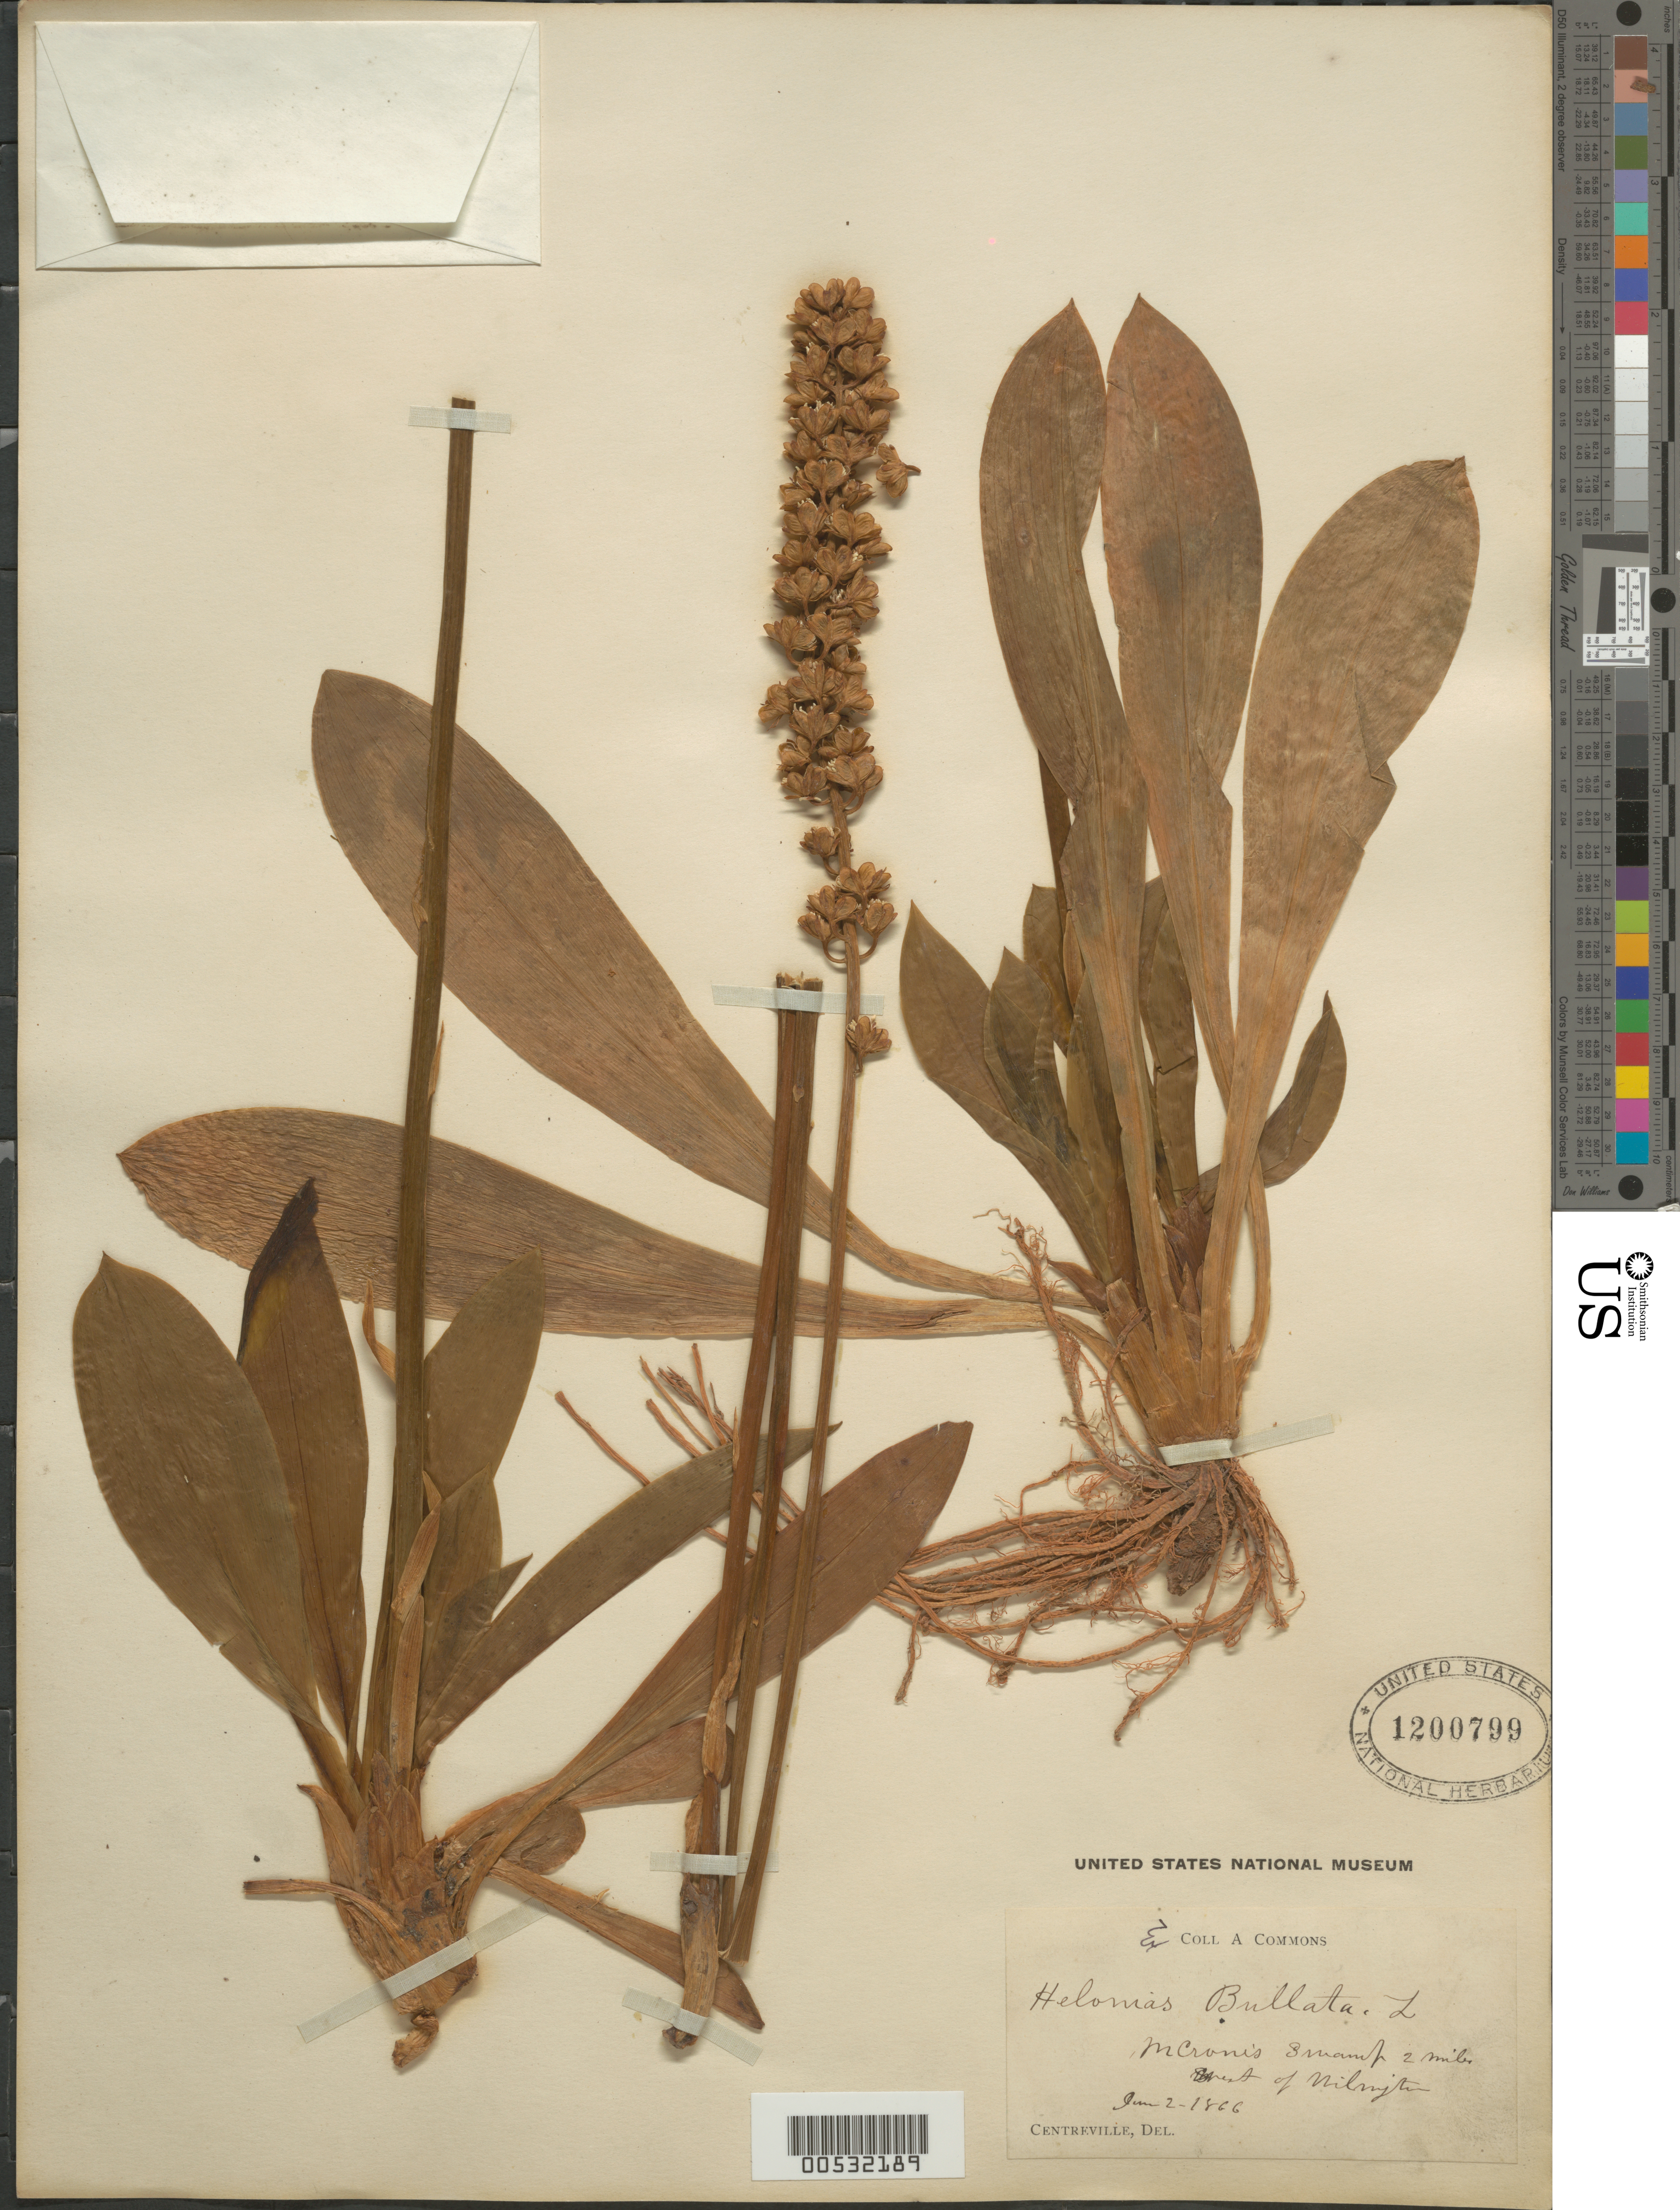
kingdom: Plantae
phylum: Tracheophyta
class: Liliopsida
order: Liliales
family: Melanthiaceae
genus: Helonias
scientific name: Helonias bullata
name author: L.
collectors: A. Commons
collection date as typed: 02 Jun 1866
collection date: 1866-06-02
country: United States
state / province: Delaware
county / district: New Castle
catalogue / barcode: US 1200799